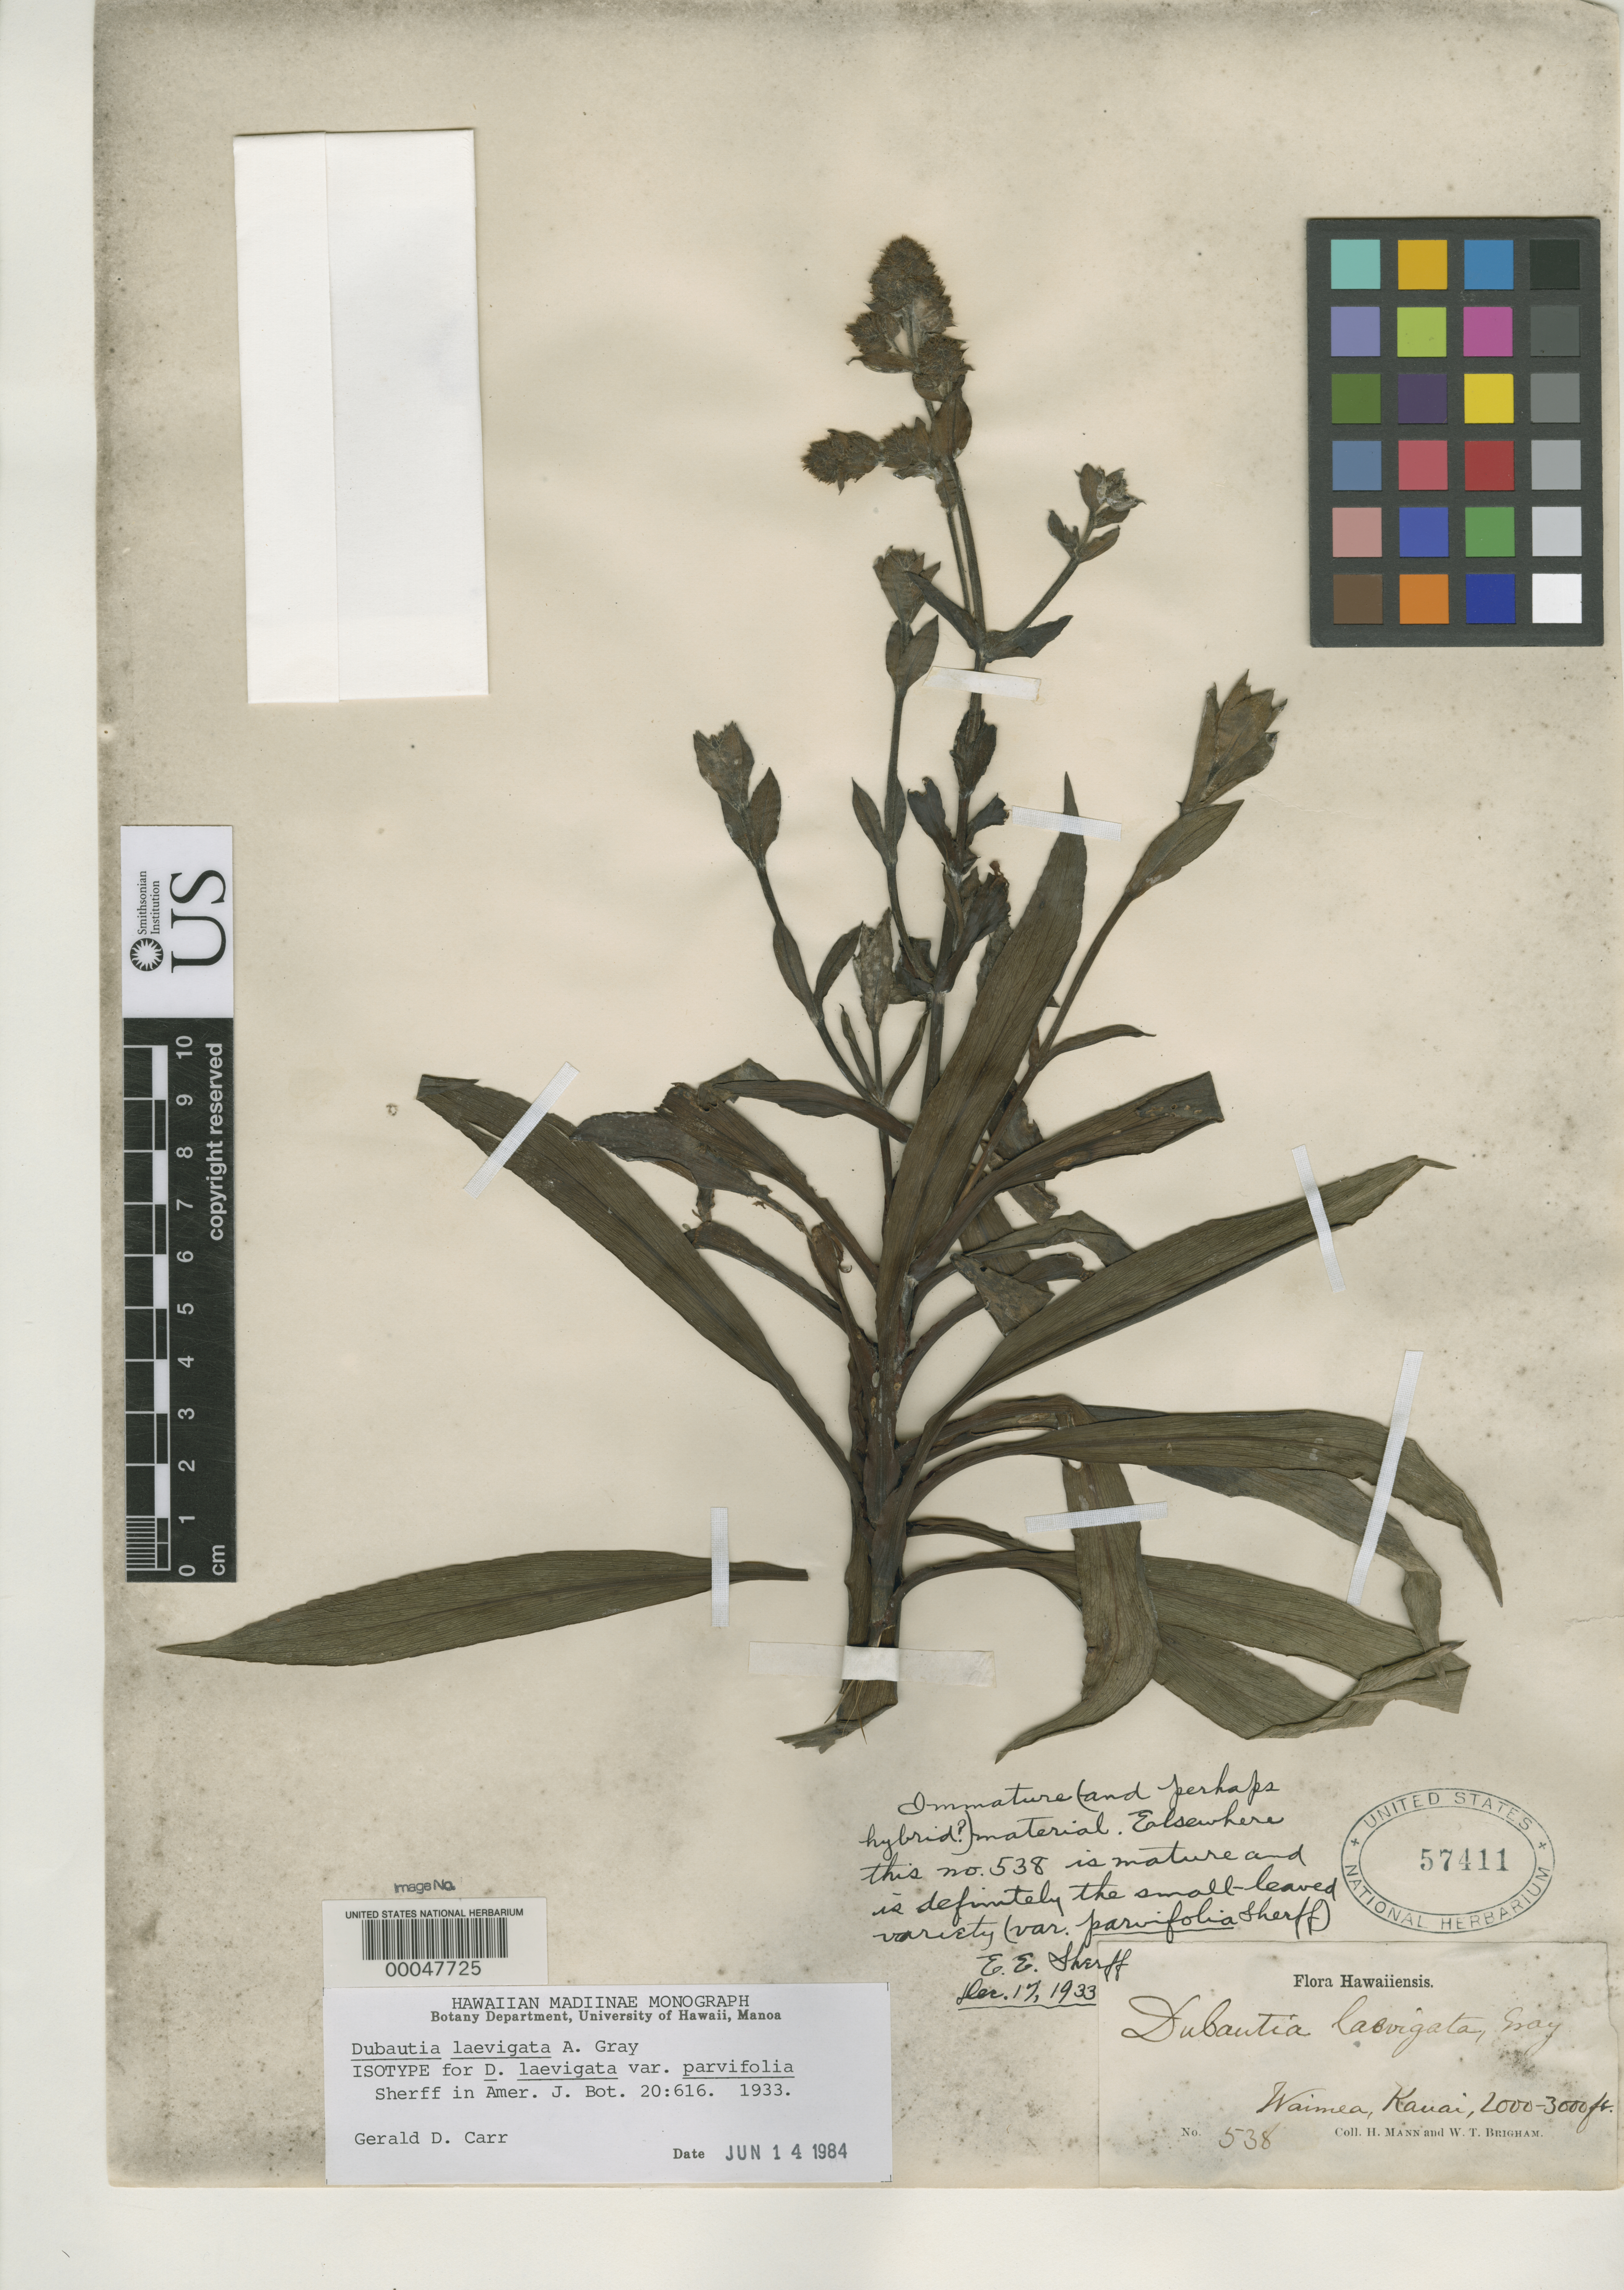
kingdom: Plantae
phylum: Tracheophyta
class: Magnoliopsida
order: Asterales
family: Asteraceae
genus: Dubautia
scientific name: Dubautia laevigata var. parvifolia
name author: Sherff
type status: Isotype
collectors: H. Mann & W. T. Brigham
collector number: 538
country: United States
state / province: Hawaii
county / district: Kauai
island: Kaua'i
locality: Waimea.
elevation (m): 610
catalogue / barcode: US 57411